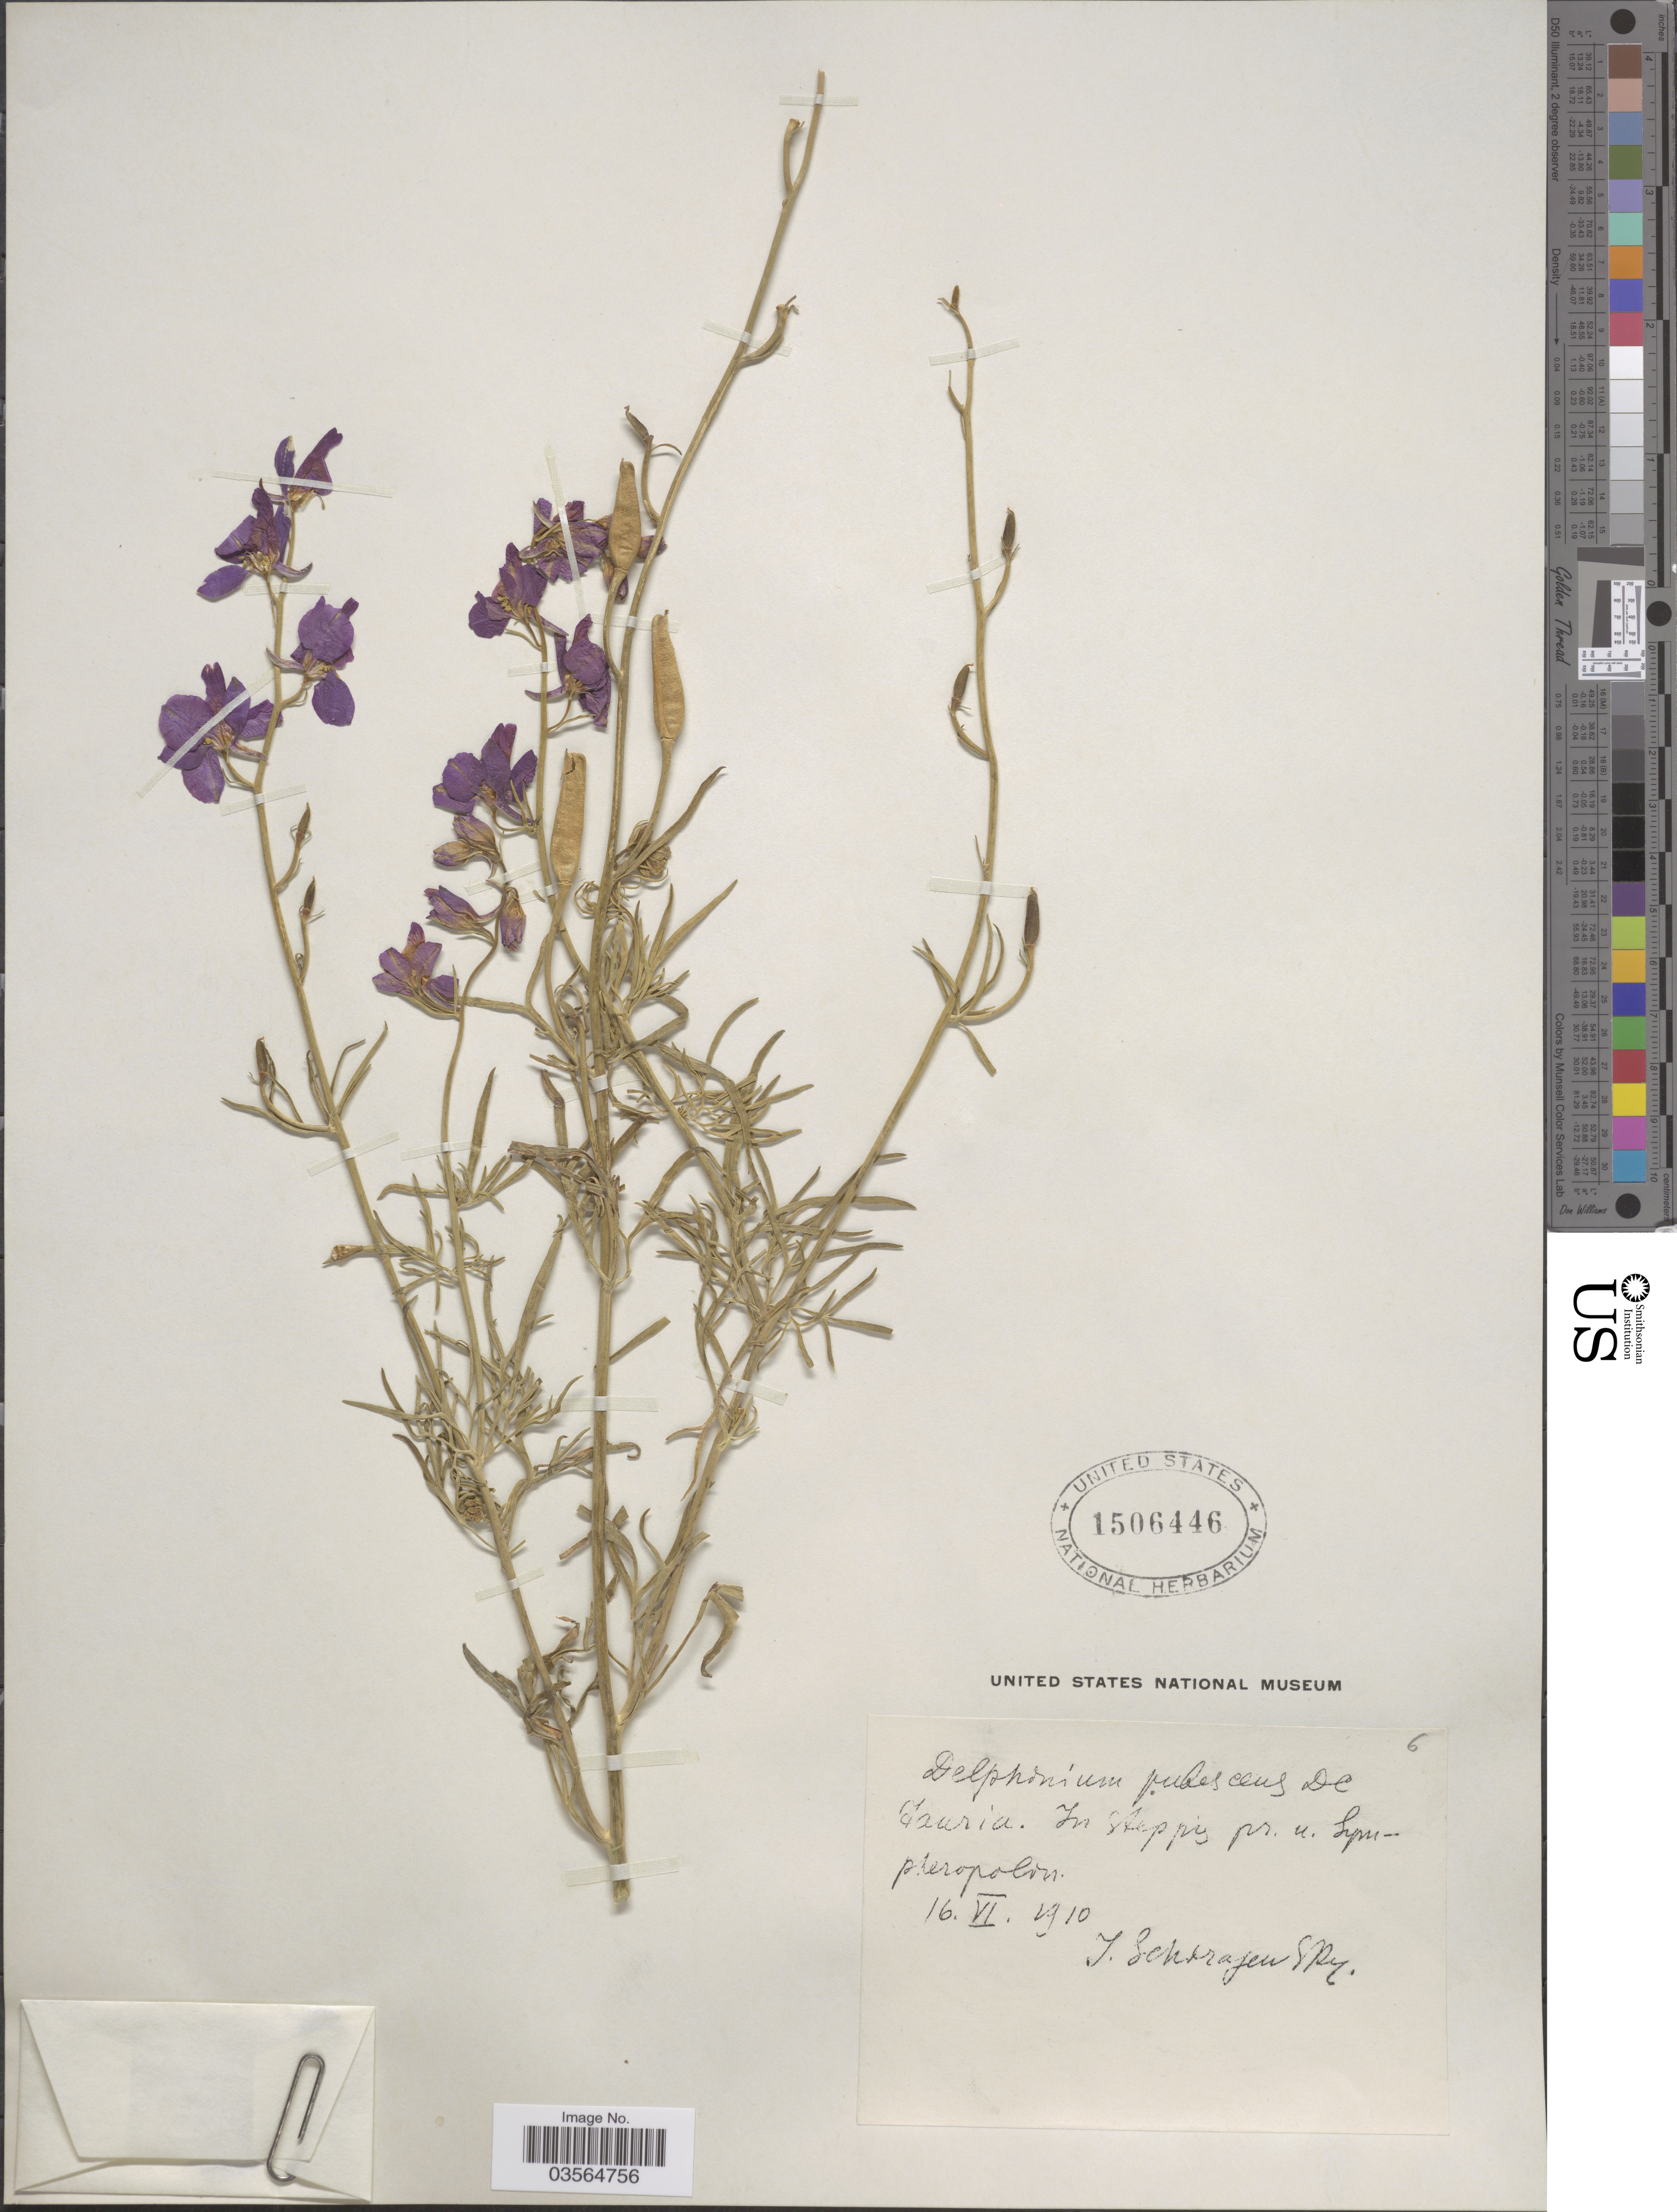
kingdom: Plantae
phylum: Tracheophyta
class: Magnoliopsida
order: Ranunculales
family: Ranunculaceae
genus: Delphinium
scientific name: Delphinium hispanicum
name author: Willk. ex Costa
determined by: Du Pasquier, P.-E.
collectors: J. Schorajensky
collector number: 6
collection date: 1910-06-16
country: Ukraine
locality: Tauria. In Steppis pr. n. Spupteropolon [interpreted].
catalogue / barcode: US 1506446